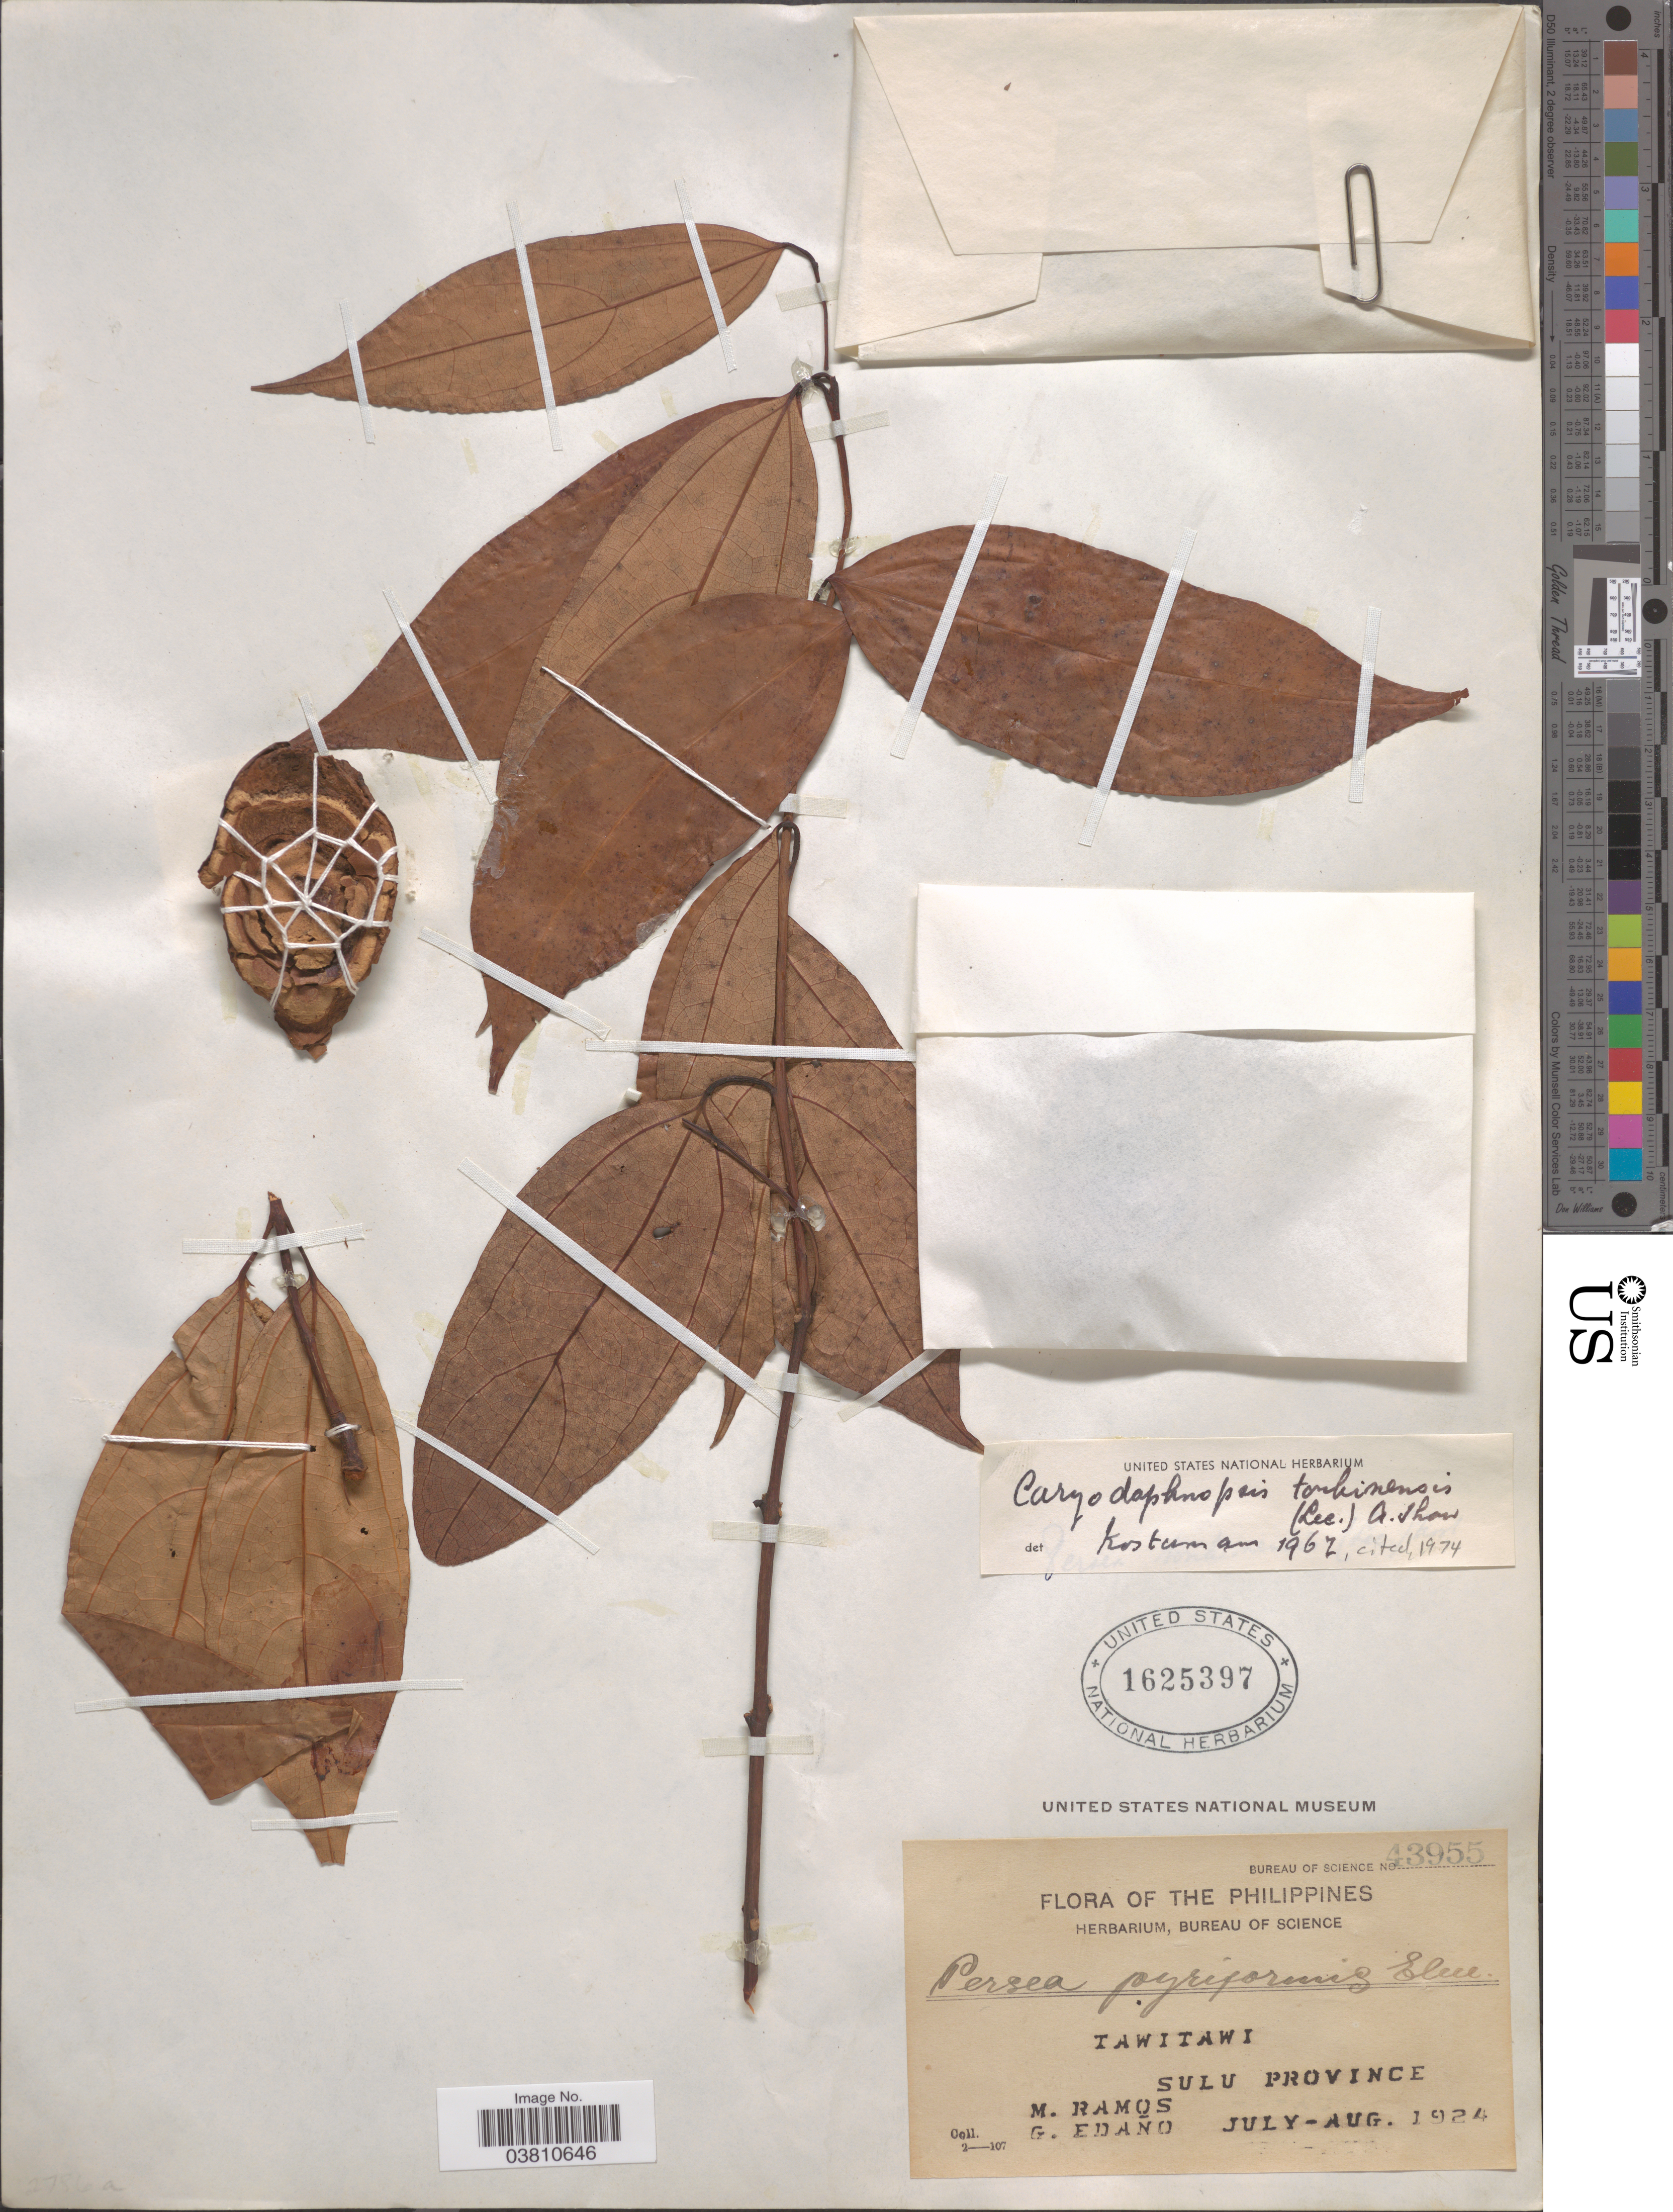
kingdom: Plantae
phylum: Tracheophyta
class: Magnoliopsida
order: Laurales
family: Lauraceae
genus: Caryodaphnopsis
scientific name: Caryodaphnopsis tonkinensis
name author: Airy Shaw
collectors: M. Ramos & G. Edaño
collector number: Bureau of Science 43955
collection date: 1924-07/1924-08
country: Philippines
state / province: Muslim Mindanao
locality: Tawitawi. Sulu Province.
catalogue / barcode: US 1625397